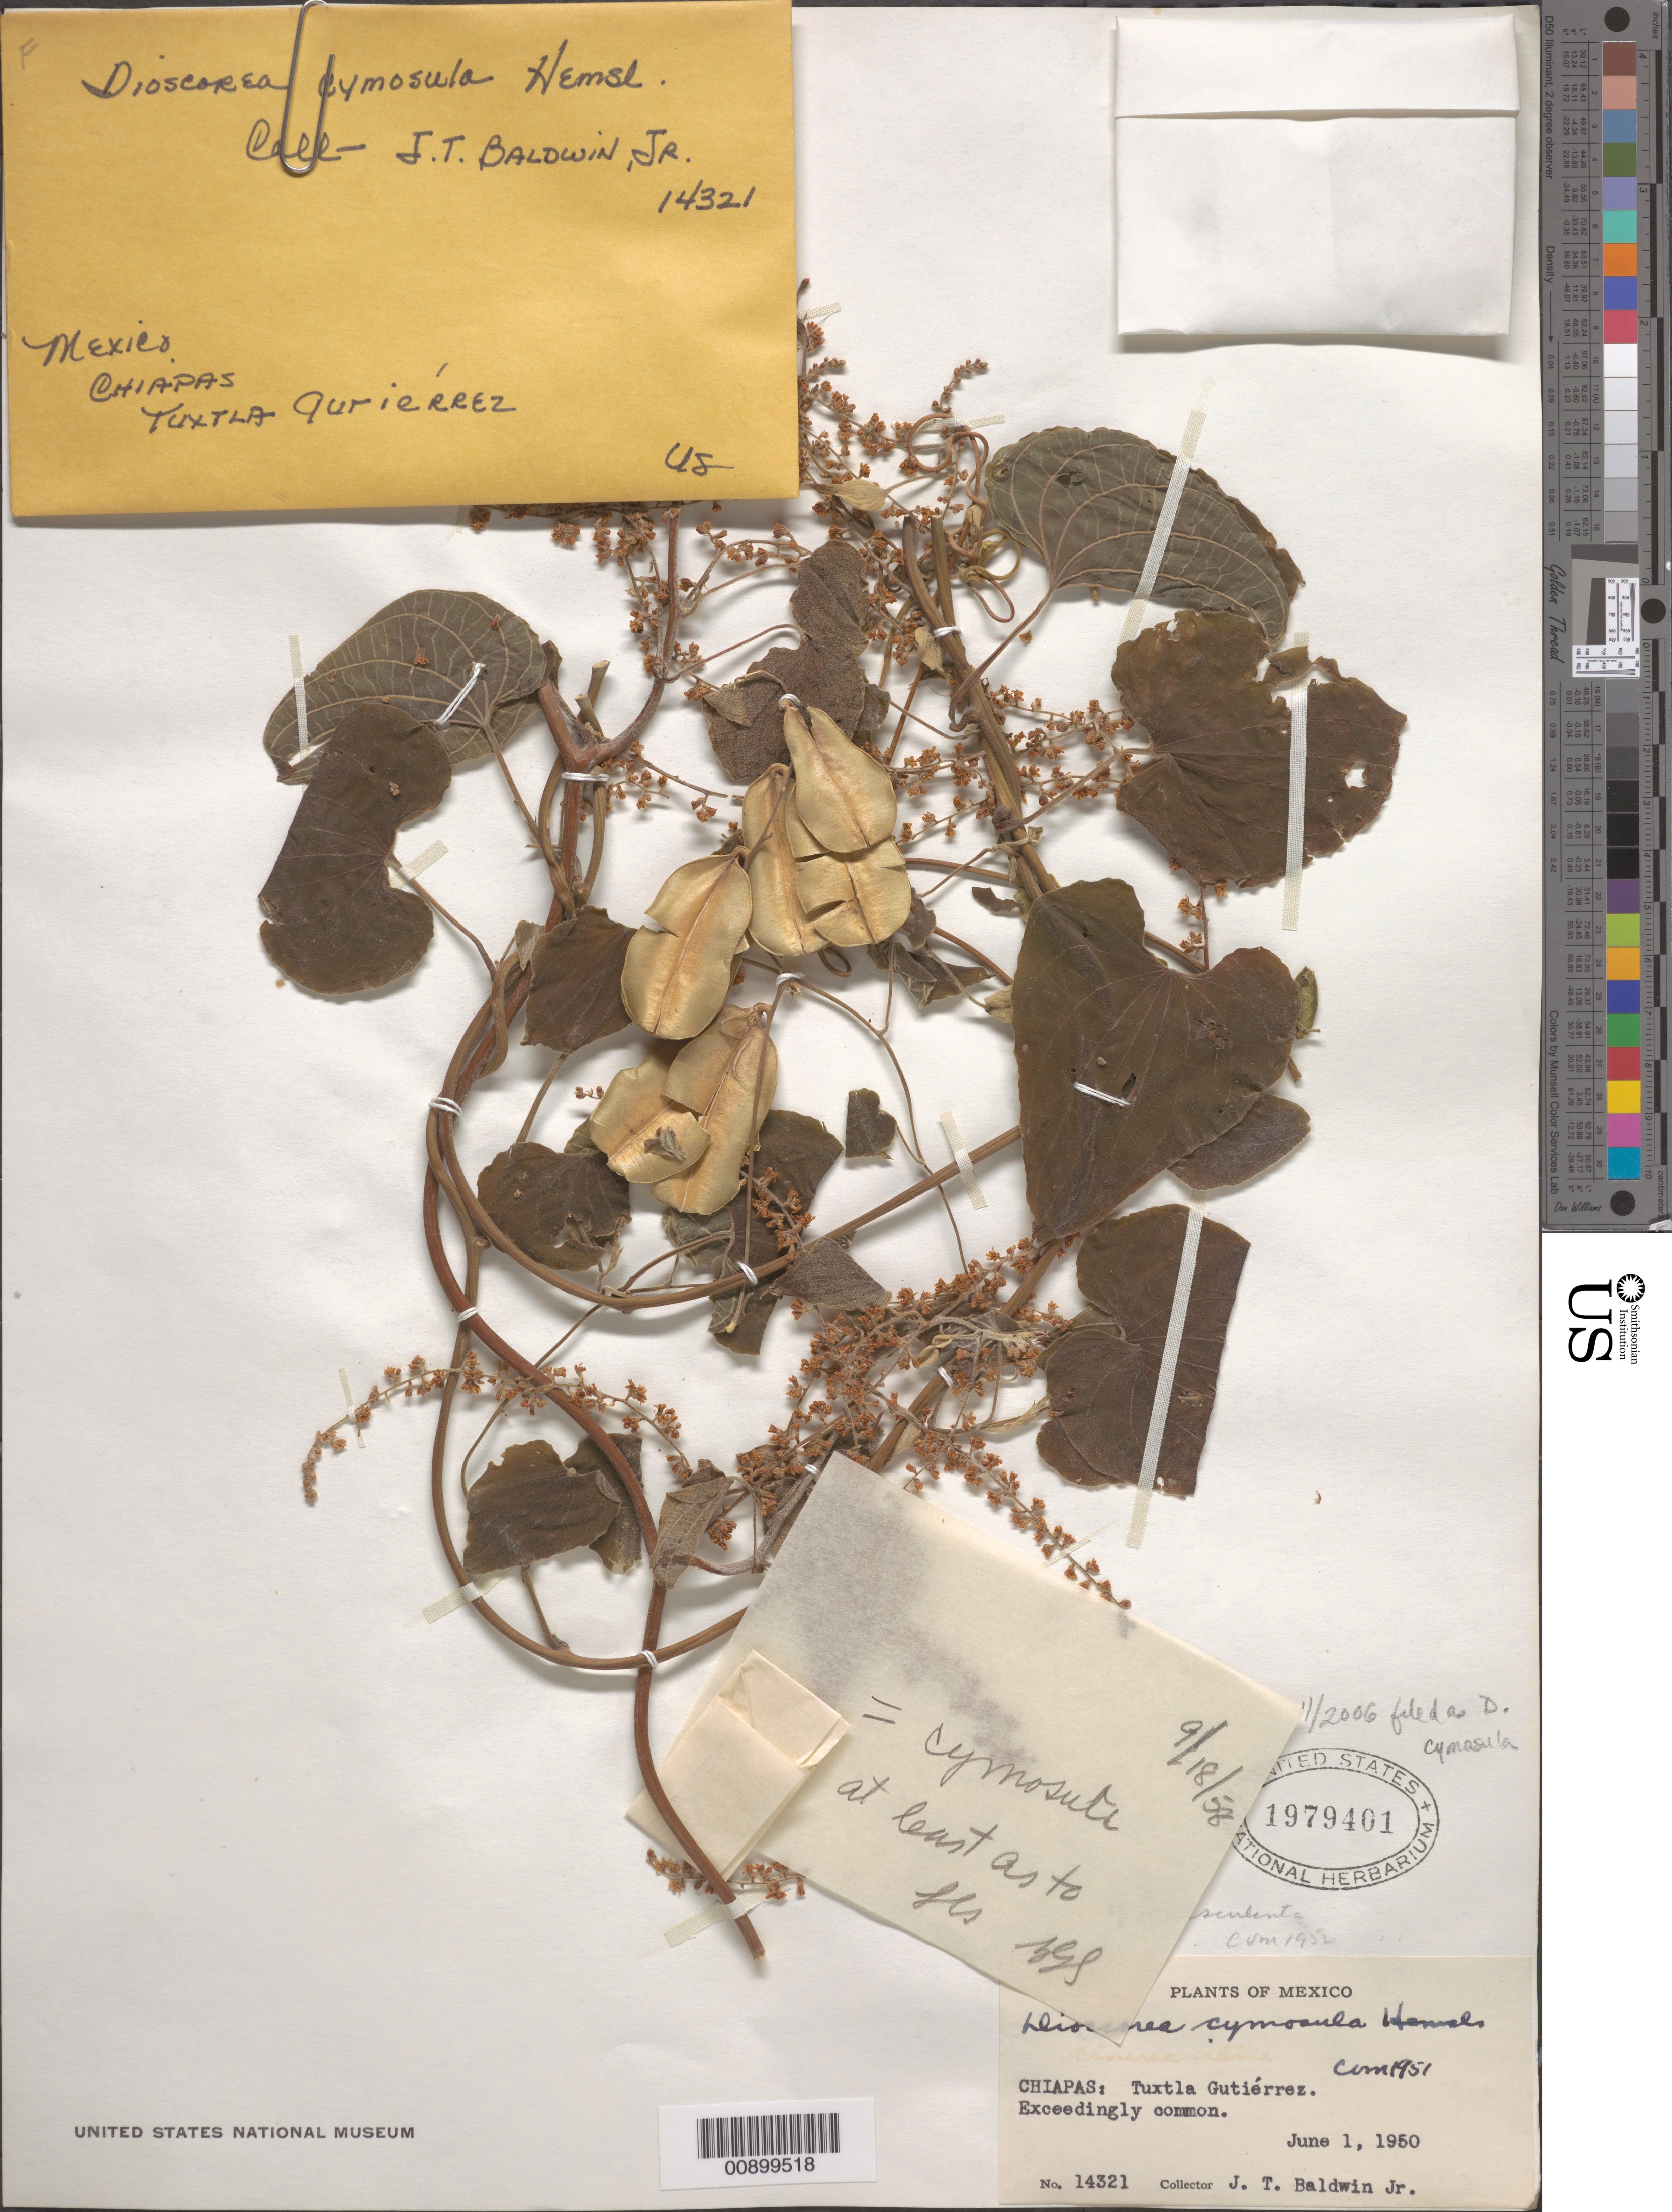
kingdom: Plantae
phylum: Tracheophyta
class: Liliopsida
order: Dioscoreales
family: Dioscoreaceae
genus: Dioscorea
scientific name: Dioscorea cymosula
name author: Hemsl.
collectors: J. T. Baldwin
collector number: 14321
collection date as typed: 01 Jun 1950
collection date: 1950-06-01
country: Mexico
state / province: Chiapas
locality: Chiapas: Tuxtla Gutiérrez.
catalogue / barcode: US 1979401